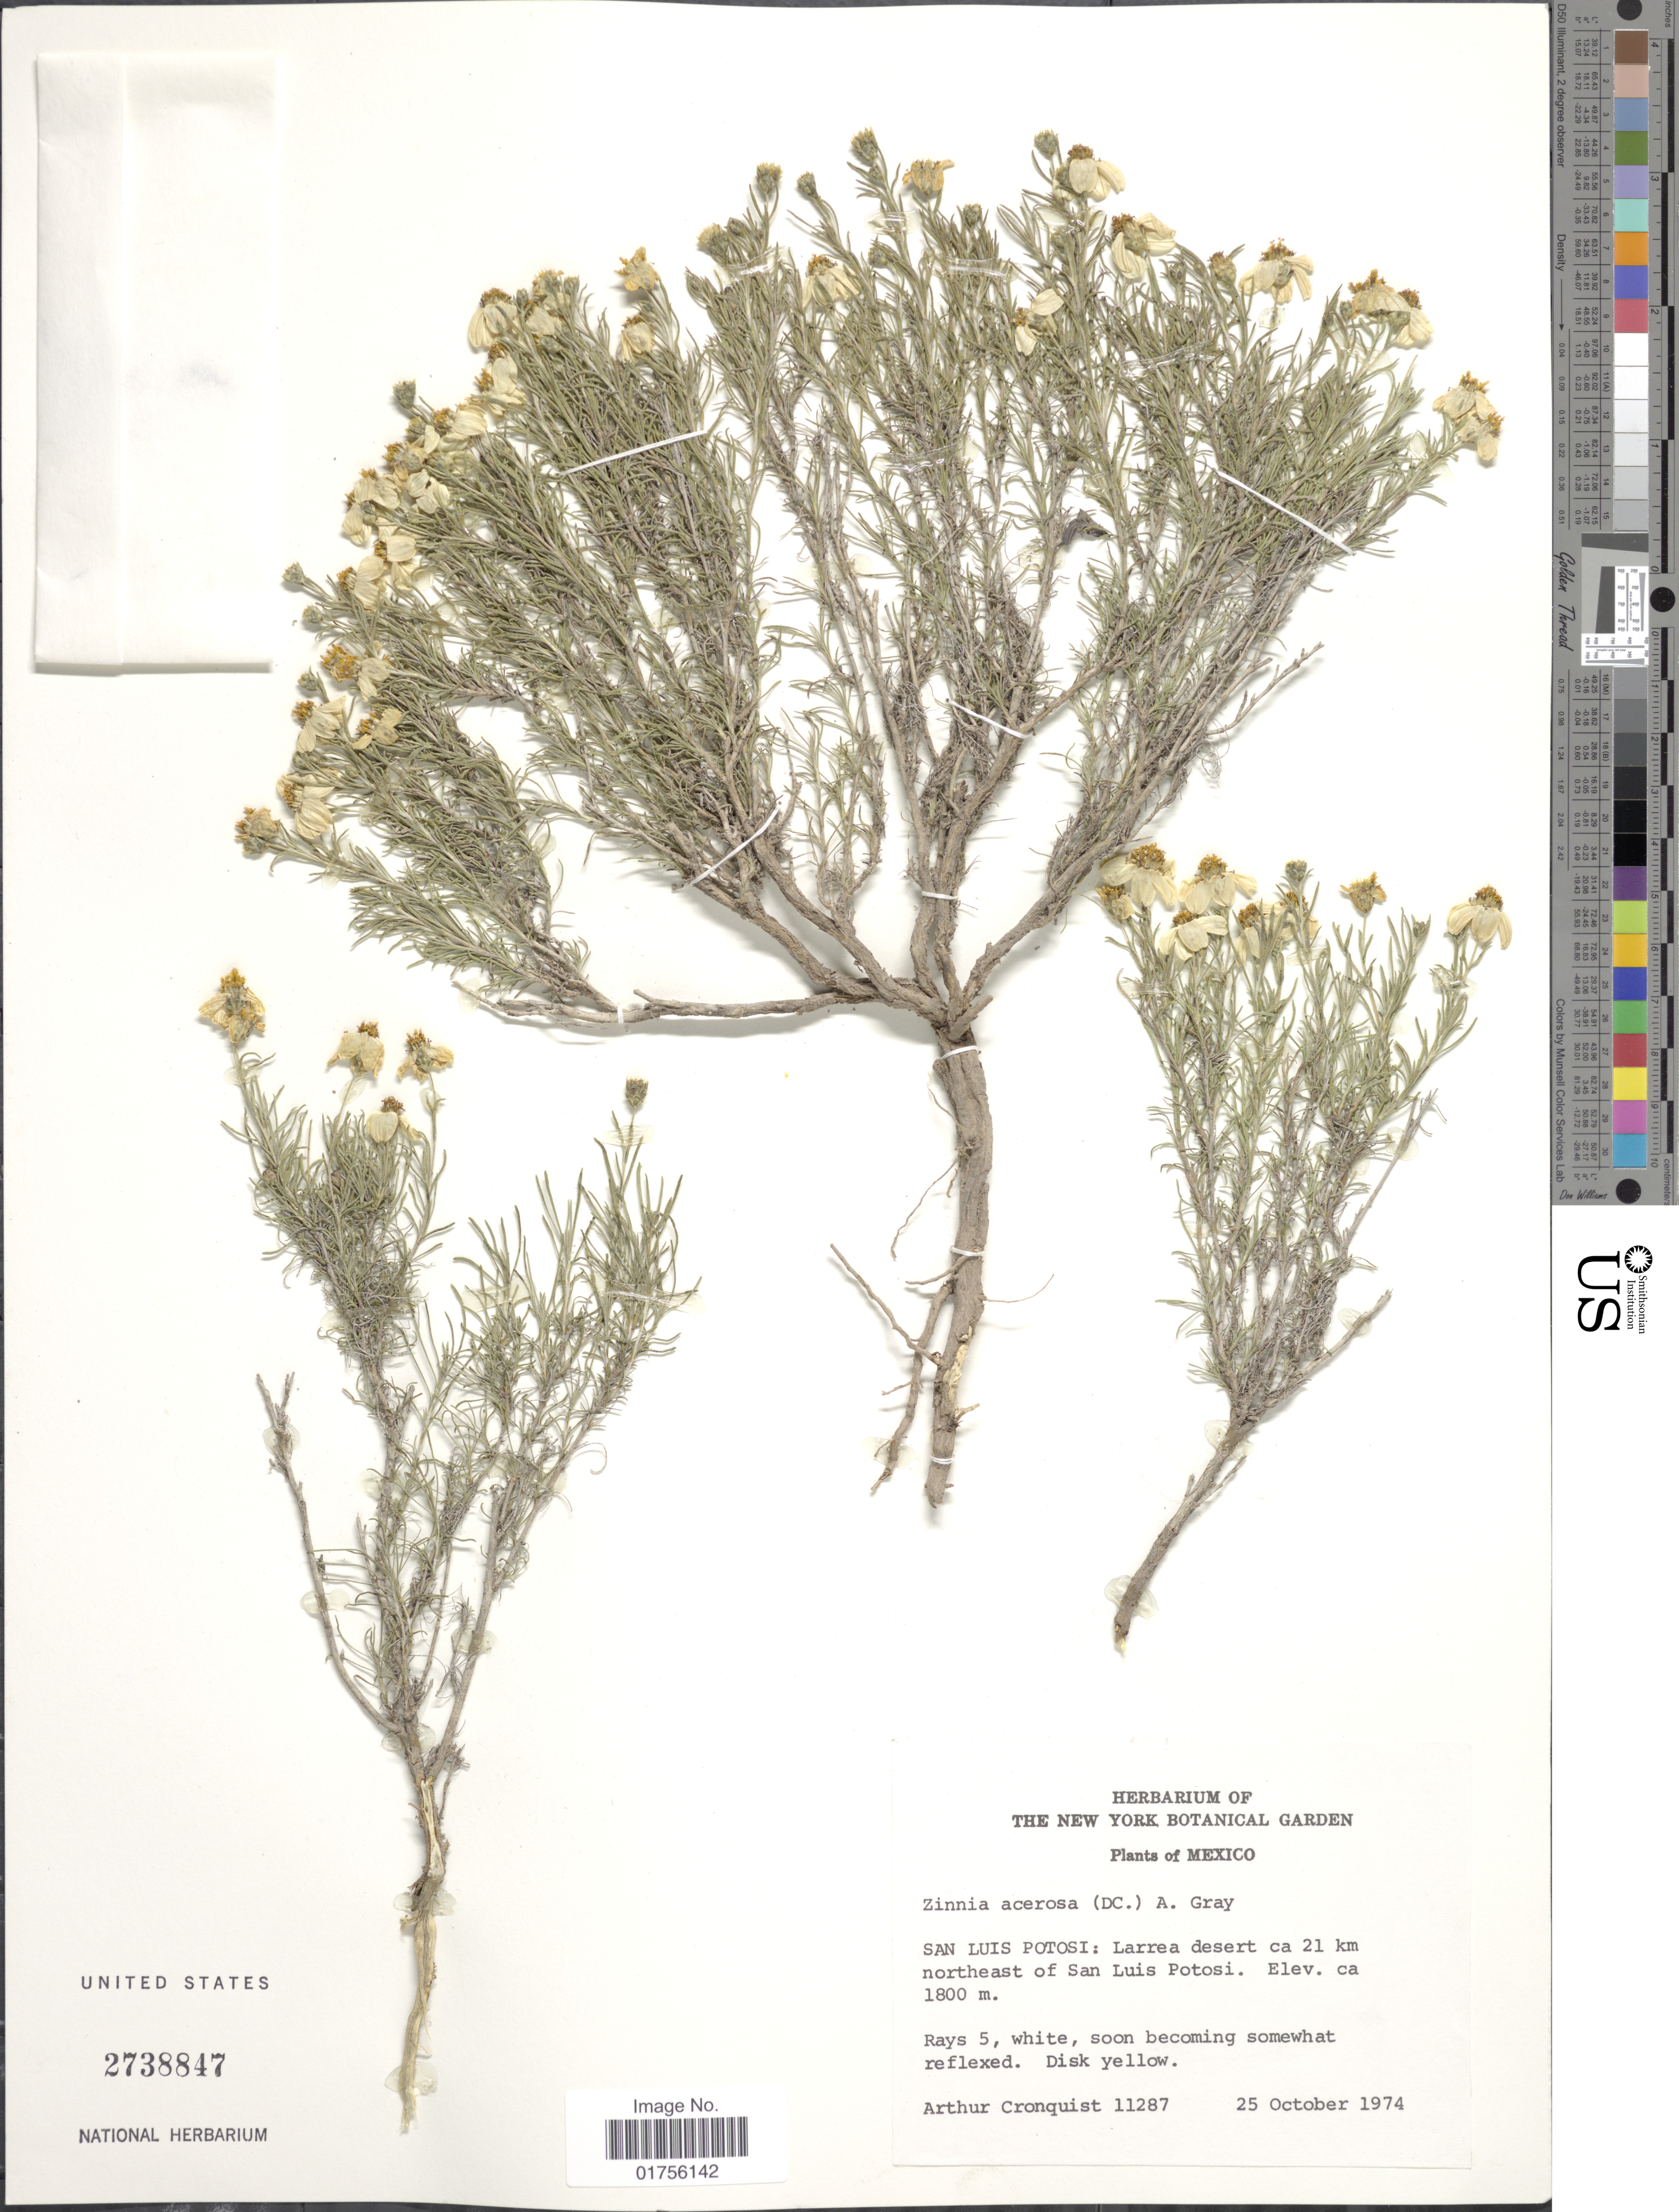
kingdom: Plantae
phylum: Tracheophyta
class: Magnoliopsida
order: Asterales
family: Asteraceae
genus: Zinnia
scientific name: Zinnia acerosa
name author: (DC.) A. Gray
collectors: A. J. Cronquist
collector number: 11287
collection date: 1974-10-25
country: Mexico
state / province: San Luis Potosí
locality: San Luis Potosi: Larrea desert 21 km northeast of San Luis Potosi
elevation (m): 1800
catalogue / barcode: US 2738847